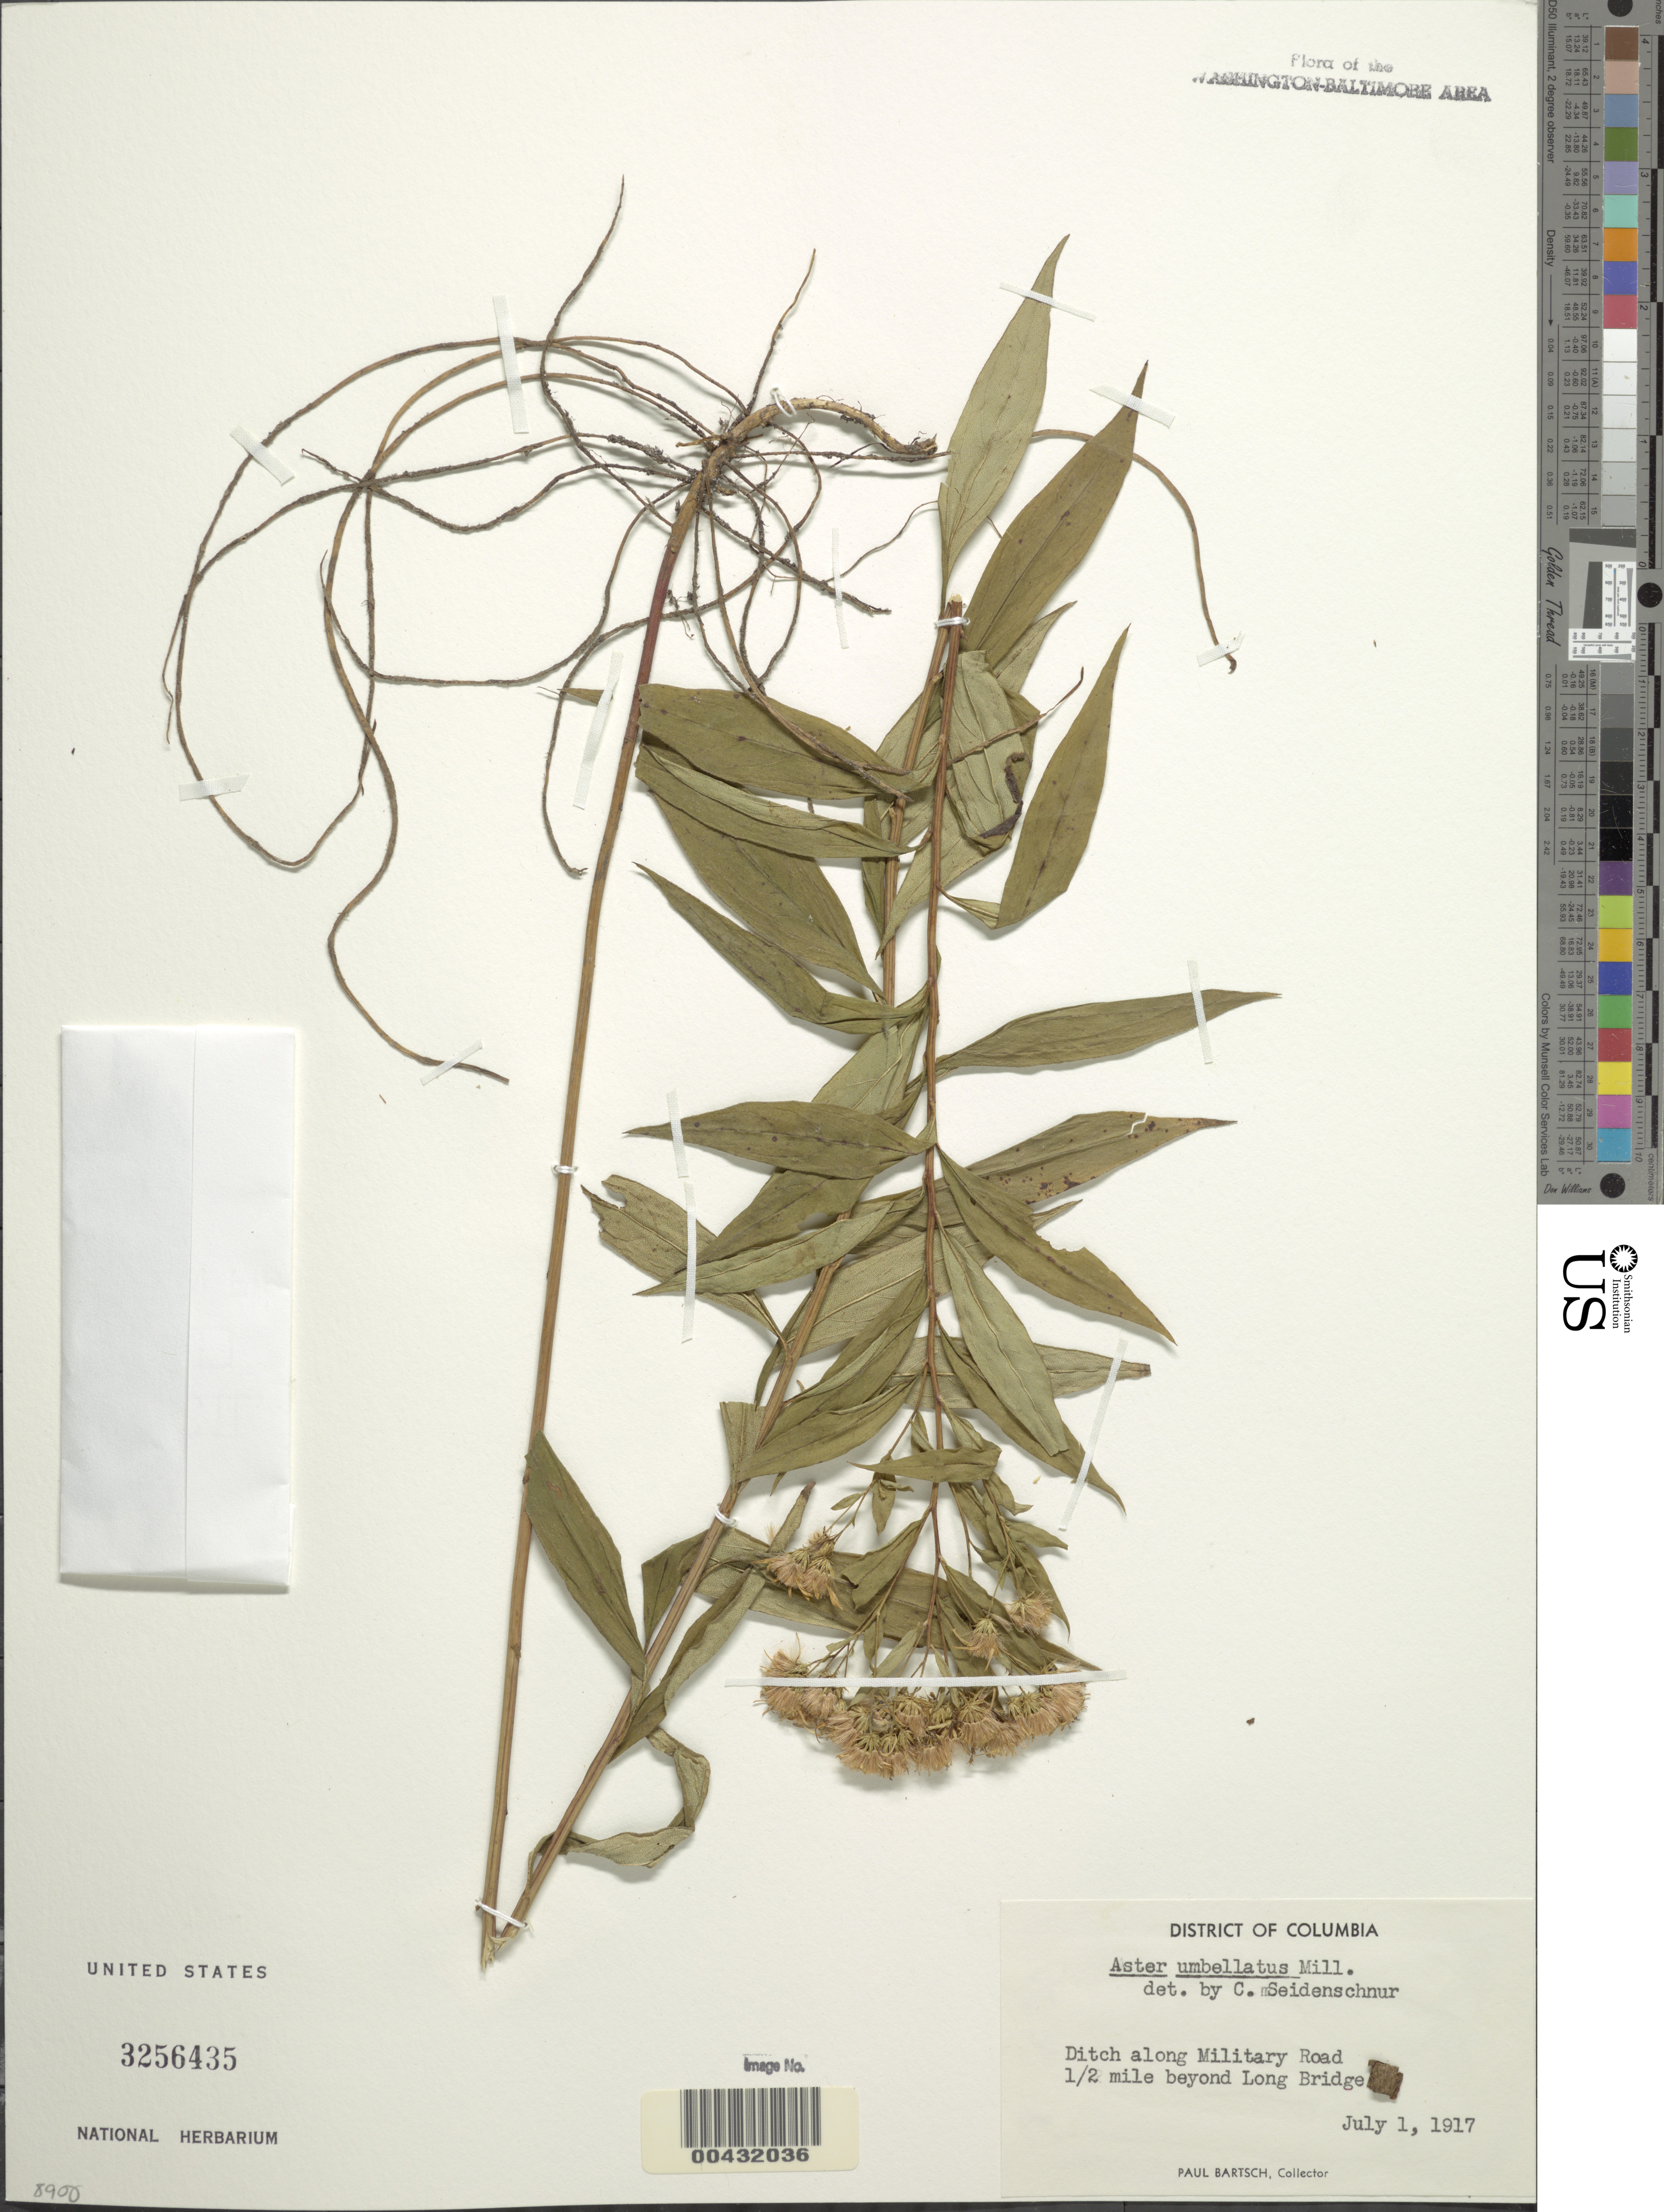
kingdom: Plantae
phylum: Tracheophyta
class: Magnoliopsida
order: Asterales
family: Asteraceae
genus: Doellingeria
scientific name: Doellingeria umbellata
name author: (Mill.) Nees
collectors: P. Bartsch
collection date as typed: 01 Jul 1917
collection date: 1917-07-01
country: United States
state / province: Virginia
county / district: Arlington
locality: Military Road, beyond Long Bridge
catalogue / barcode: US 3256435